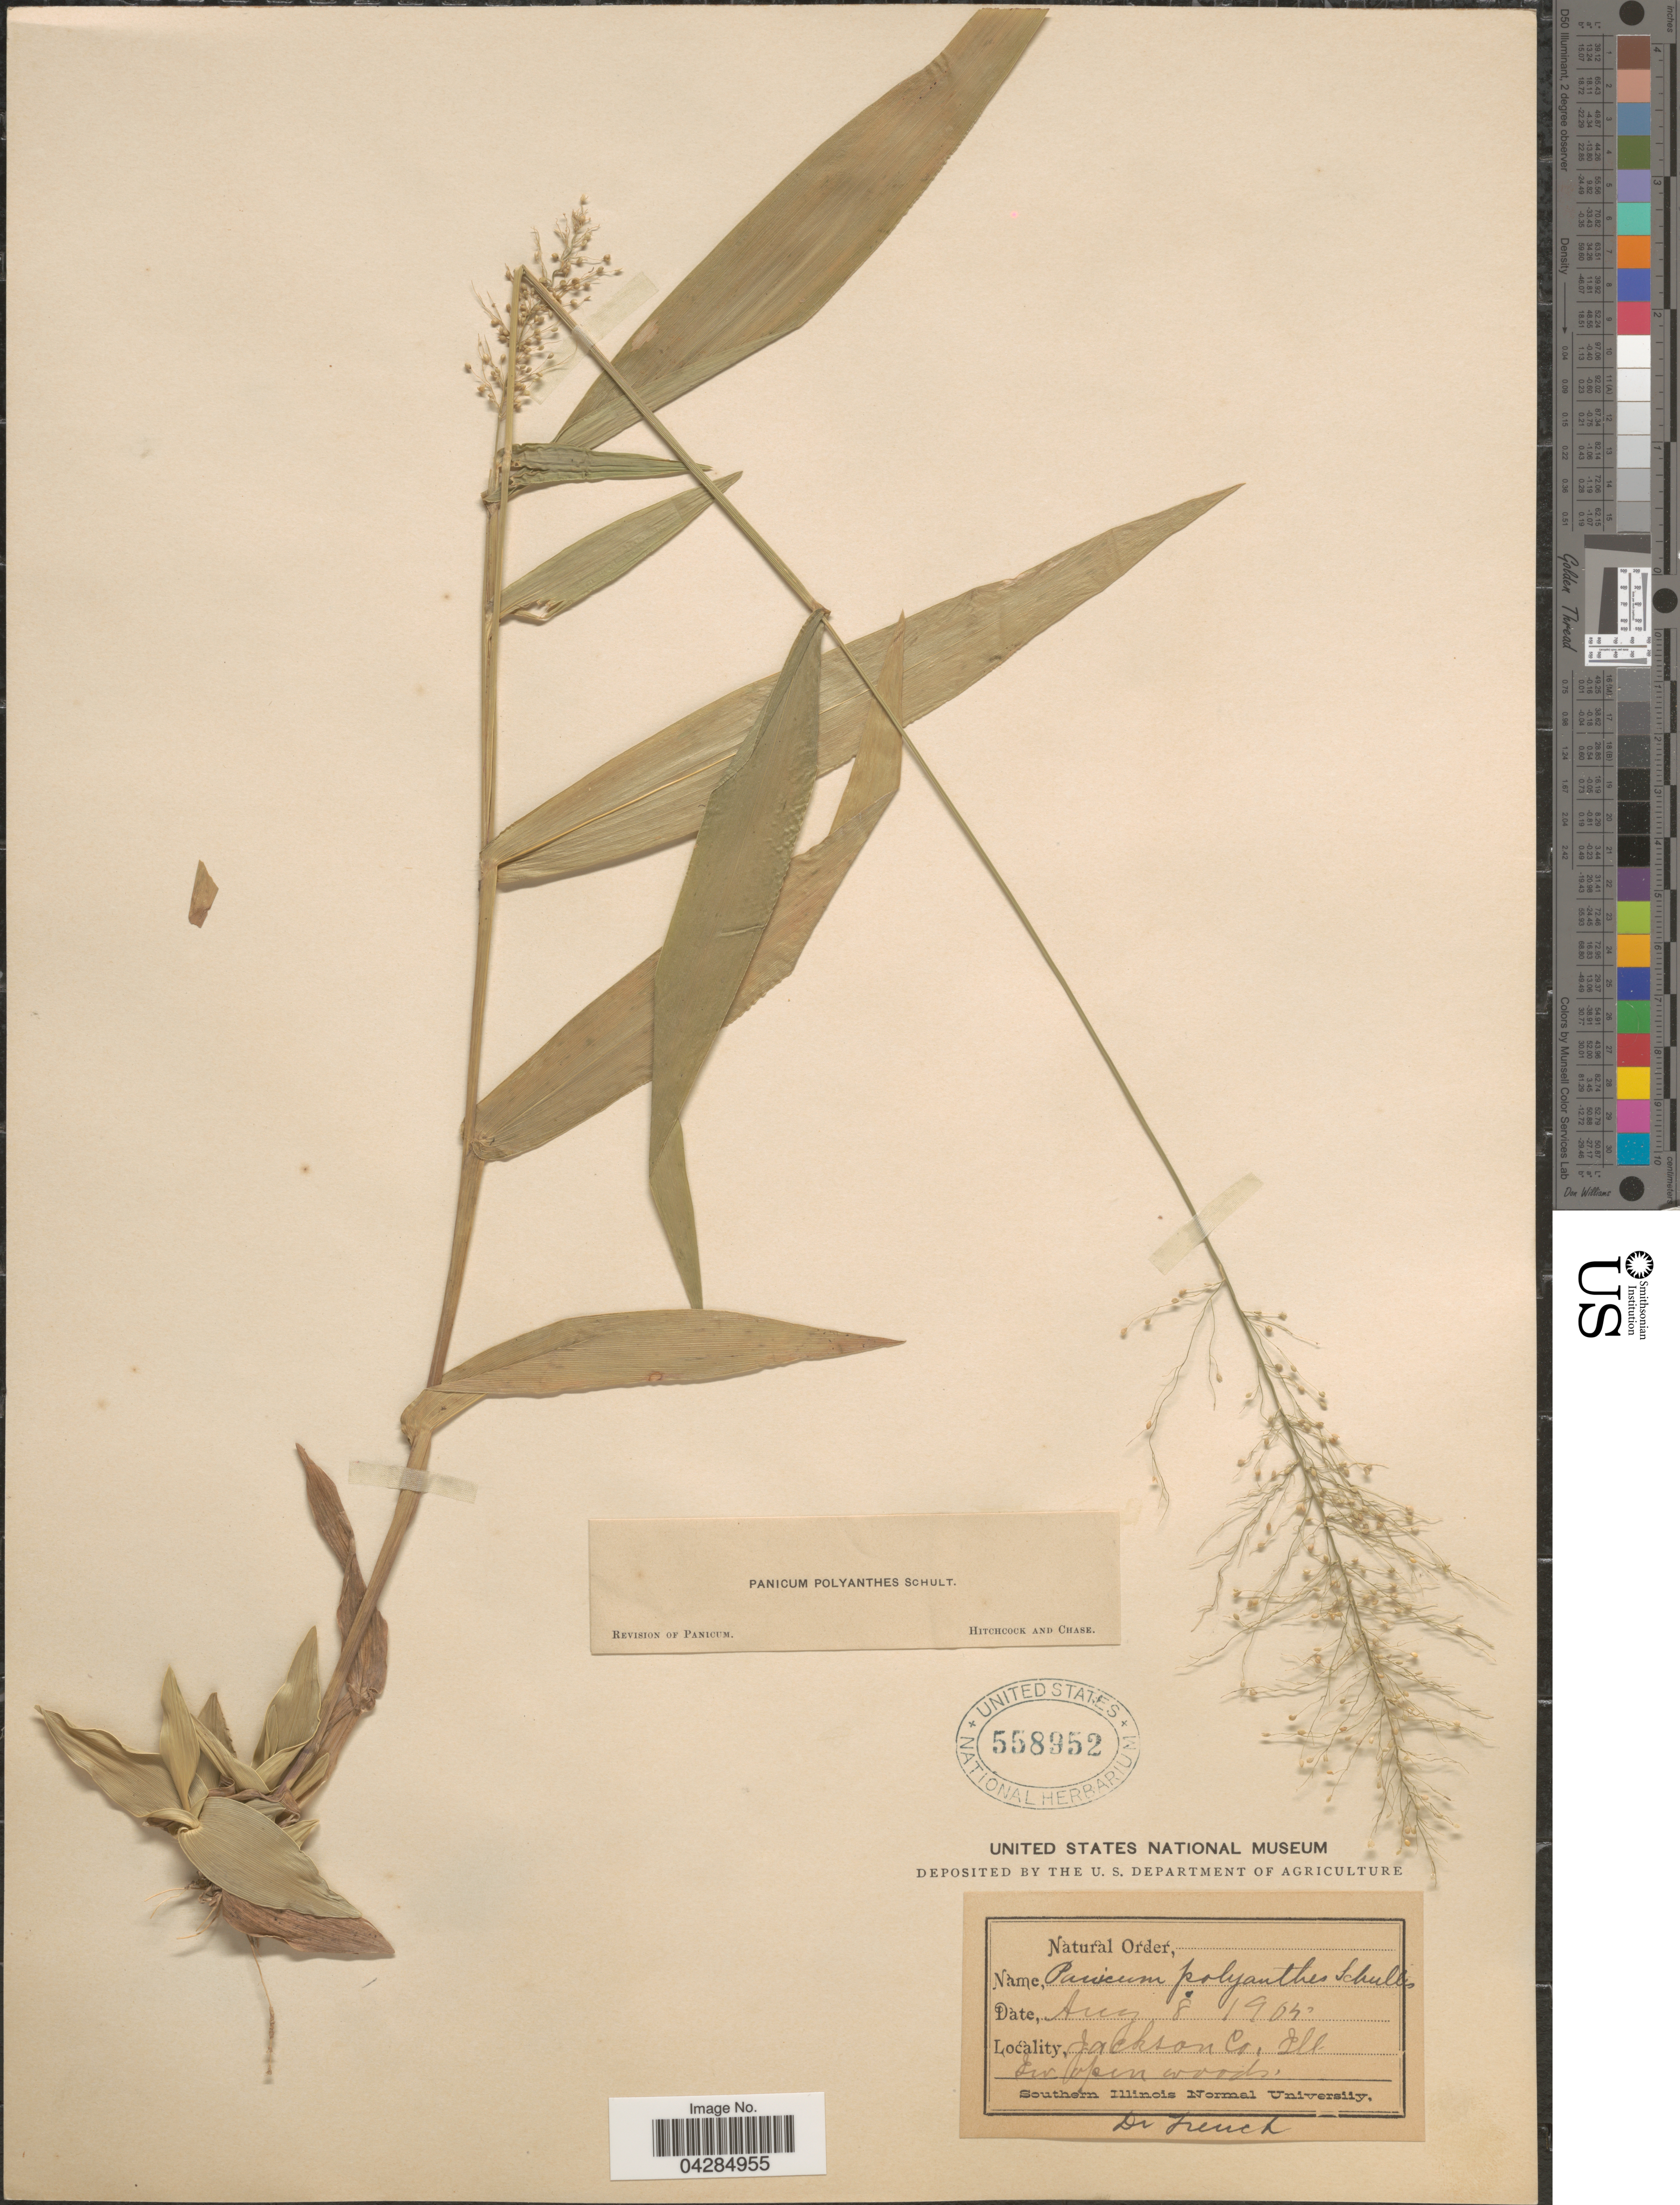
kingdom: Plantae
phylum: Tracheophyta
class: Liliopsida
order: Poales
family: Poaceae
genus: Dichanthelium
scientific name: Dichanthelium portoricense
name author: (Desv. ex Ham.) B.F. Hansen & Wunderlin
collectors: French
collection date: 1905-08-08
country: United States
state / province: Illinois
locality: Jackson Co.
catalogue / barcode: US 558952